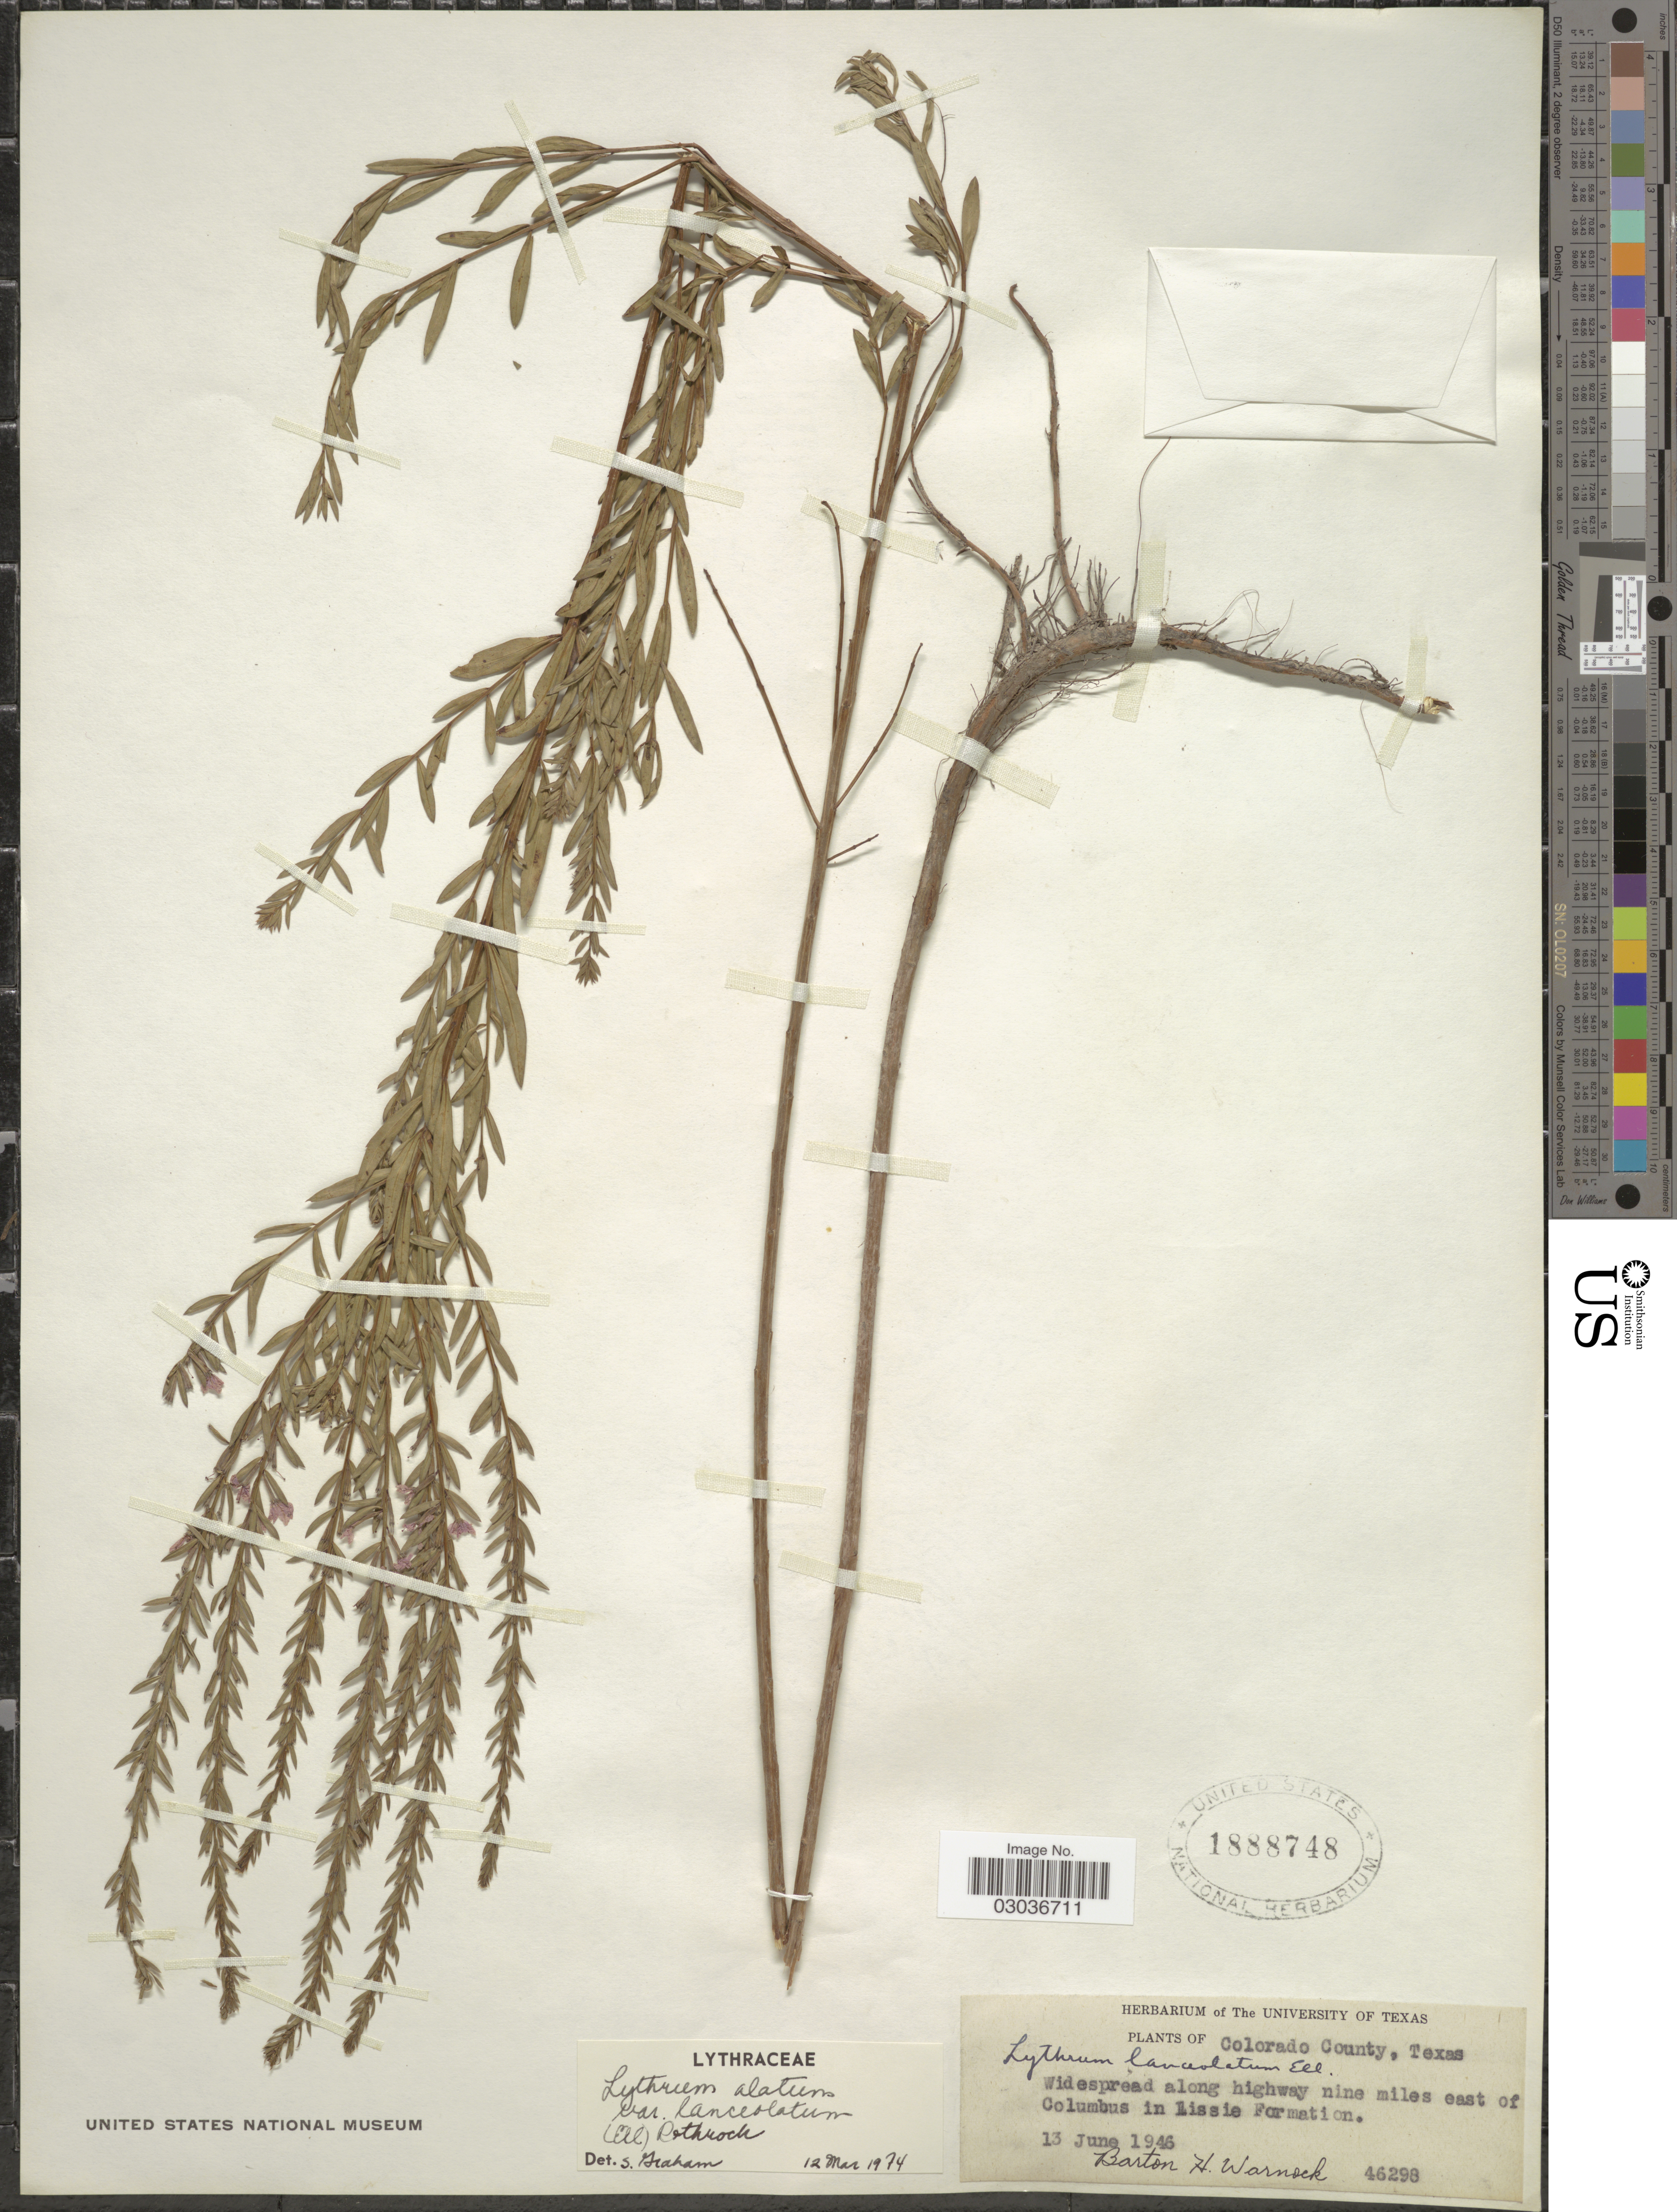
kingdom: Plantae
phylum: Tracheophyta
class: Magnoliopsida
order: Myrtales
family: Lythraceae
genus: Lythrum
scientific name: Lythrum alatum var. lanceolatum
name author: (Elliott) A. Gray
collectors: B. H. Warnock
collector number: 46298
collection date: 1946-06-13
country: United States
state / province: Texas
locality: Colorado County. Widespread along highway nine miles east of Columbus in Missie Formation.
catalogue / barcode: US 1888748